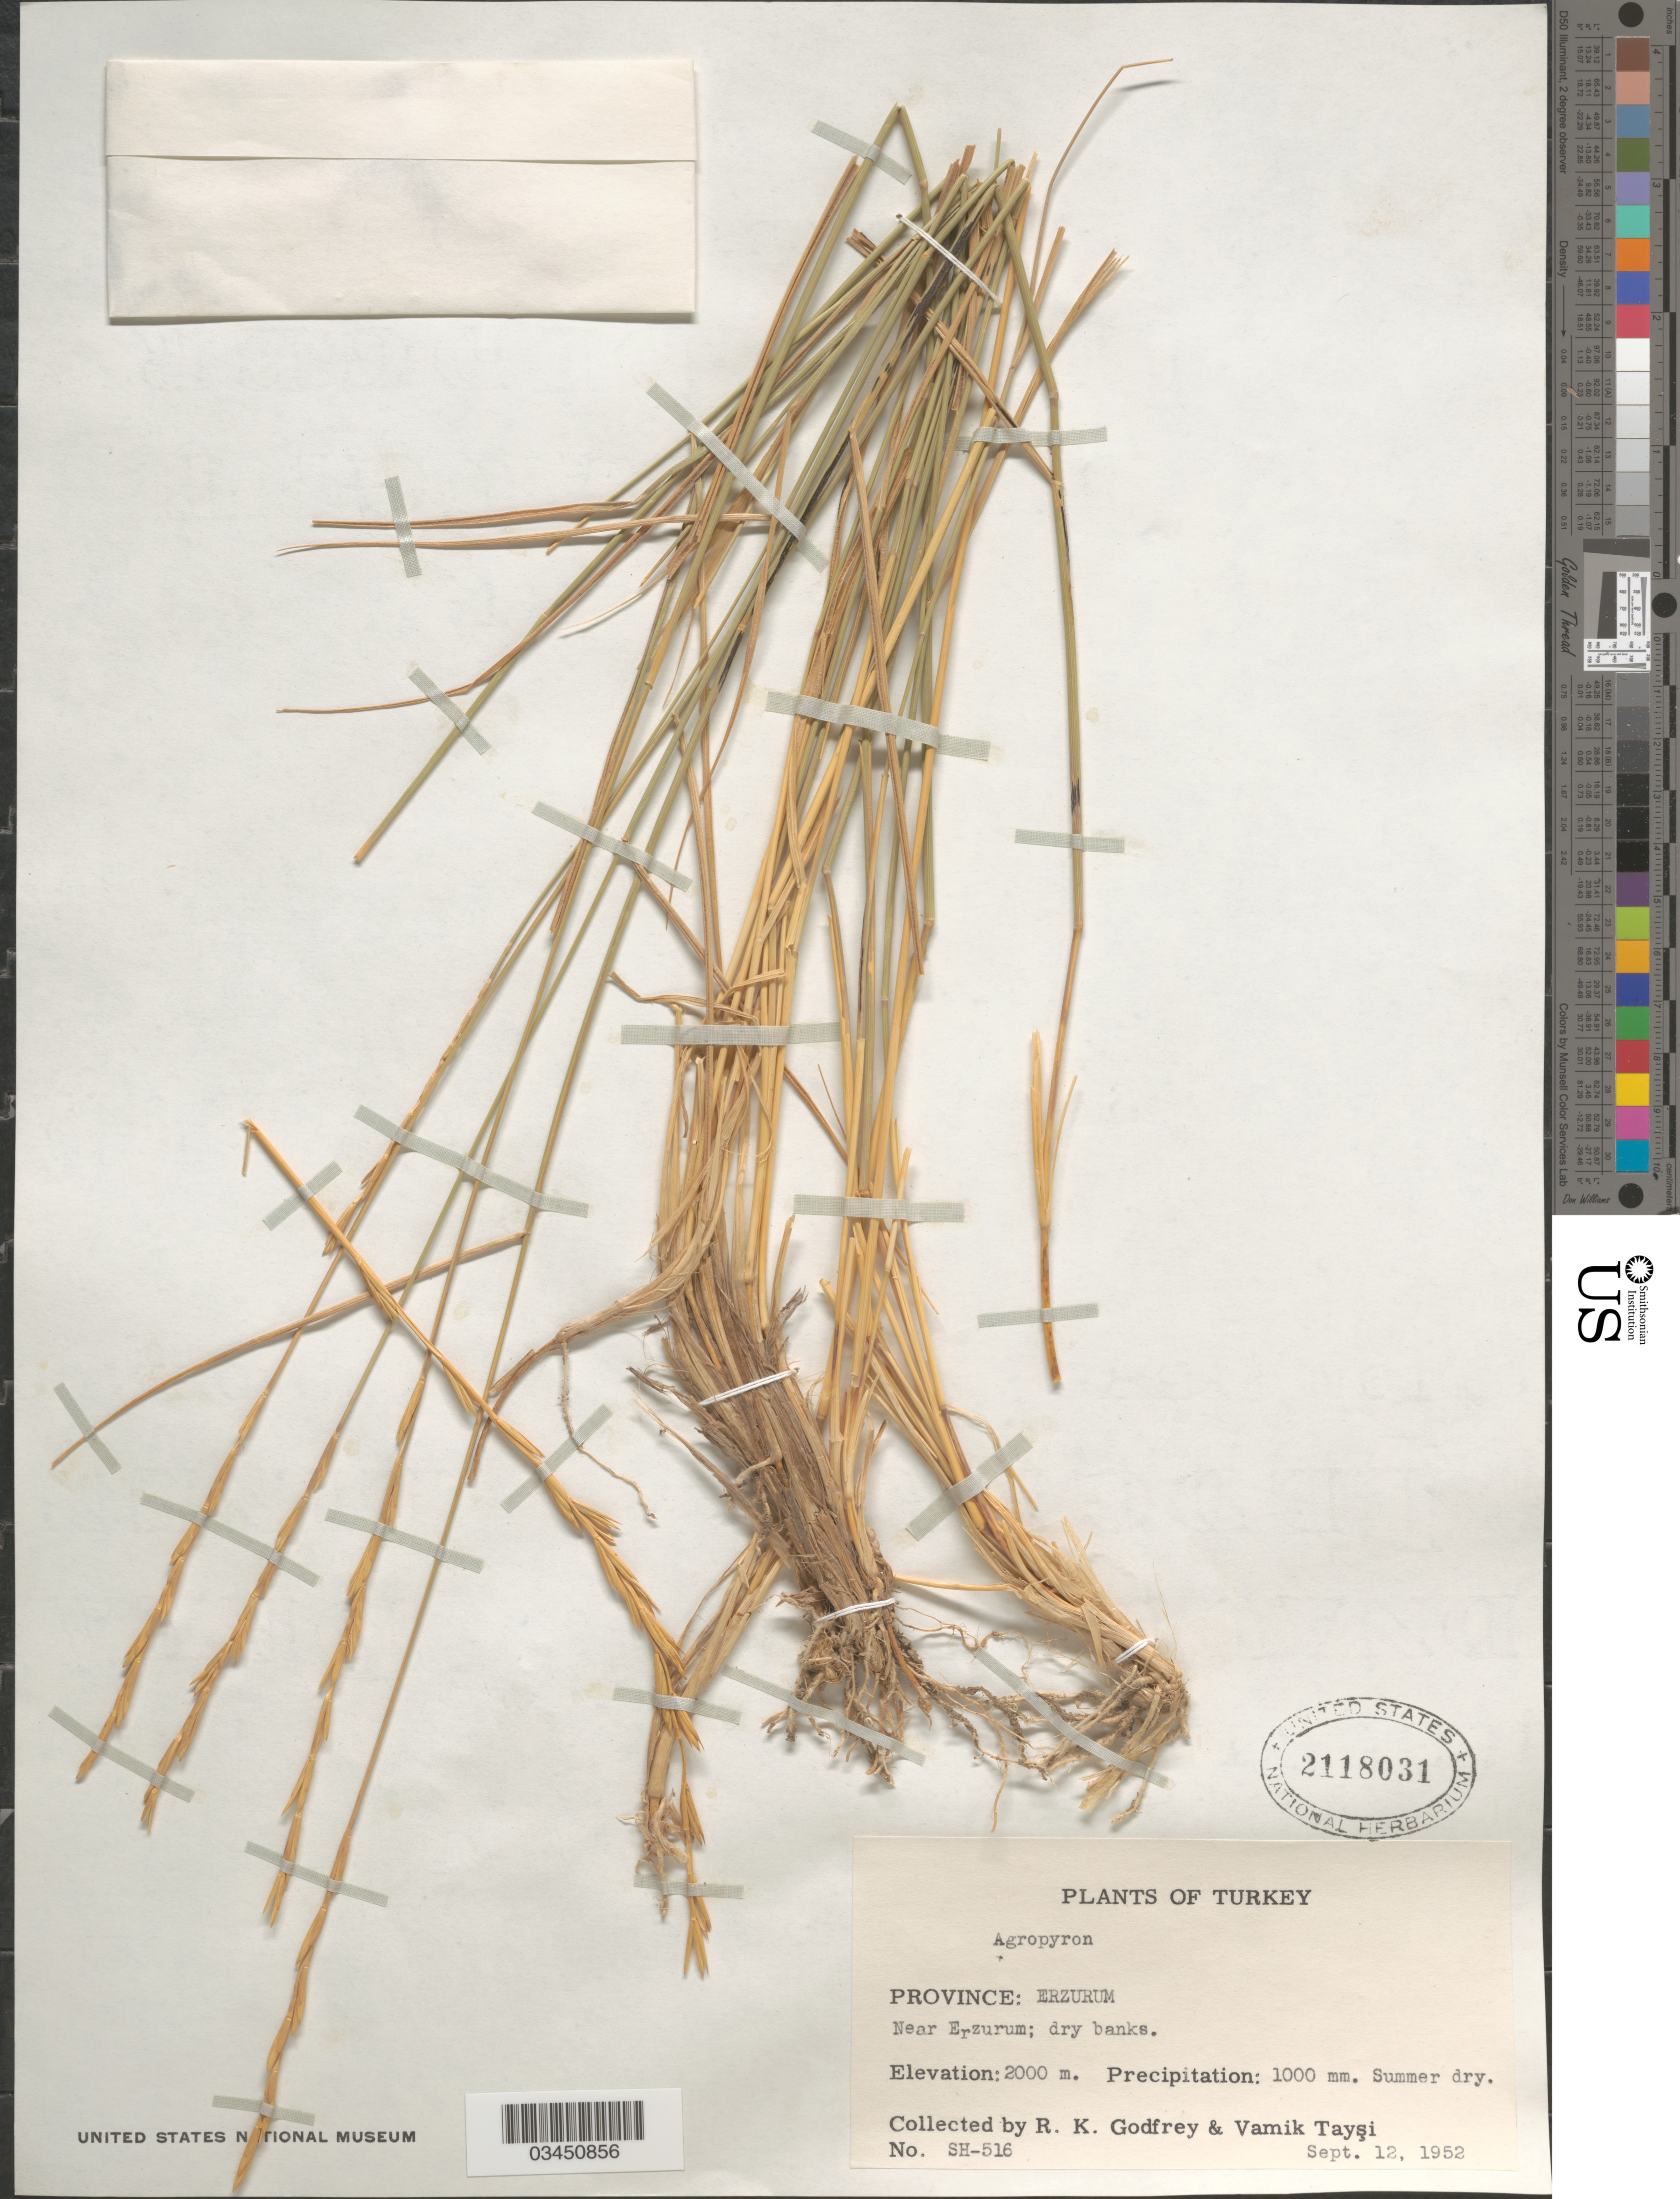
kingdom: Plantae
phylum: Tracheophyta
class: Liliopsida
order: Poales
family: Poaceae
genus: Elymus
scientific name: Elymus sp.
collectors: R. K. Godfrey & V. Taysi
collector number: SH-516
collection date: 1952-09-12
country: Turkey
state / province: Erzurum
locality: Near Erzurum; dry banks.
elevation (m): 2000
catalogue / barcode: US 2118031